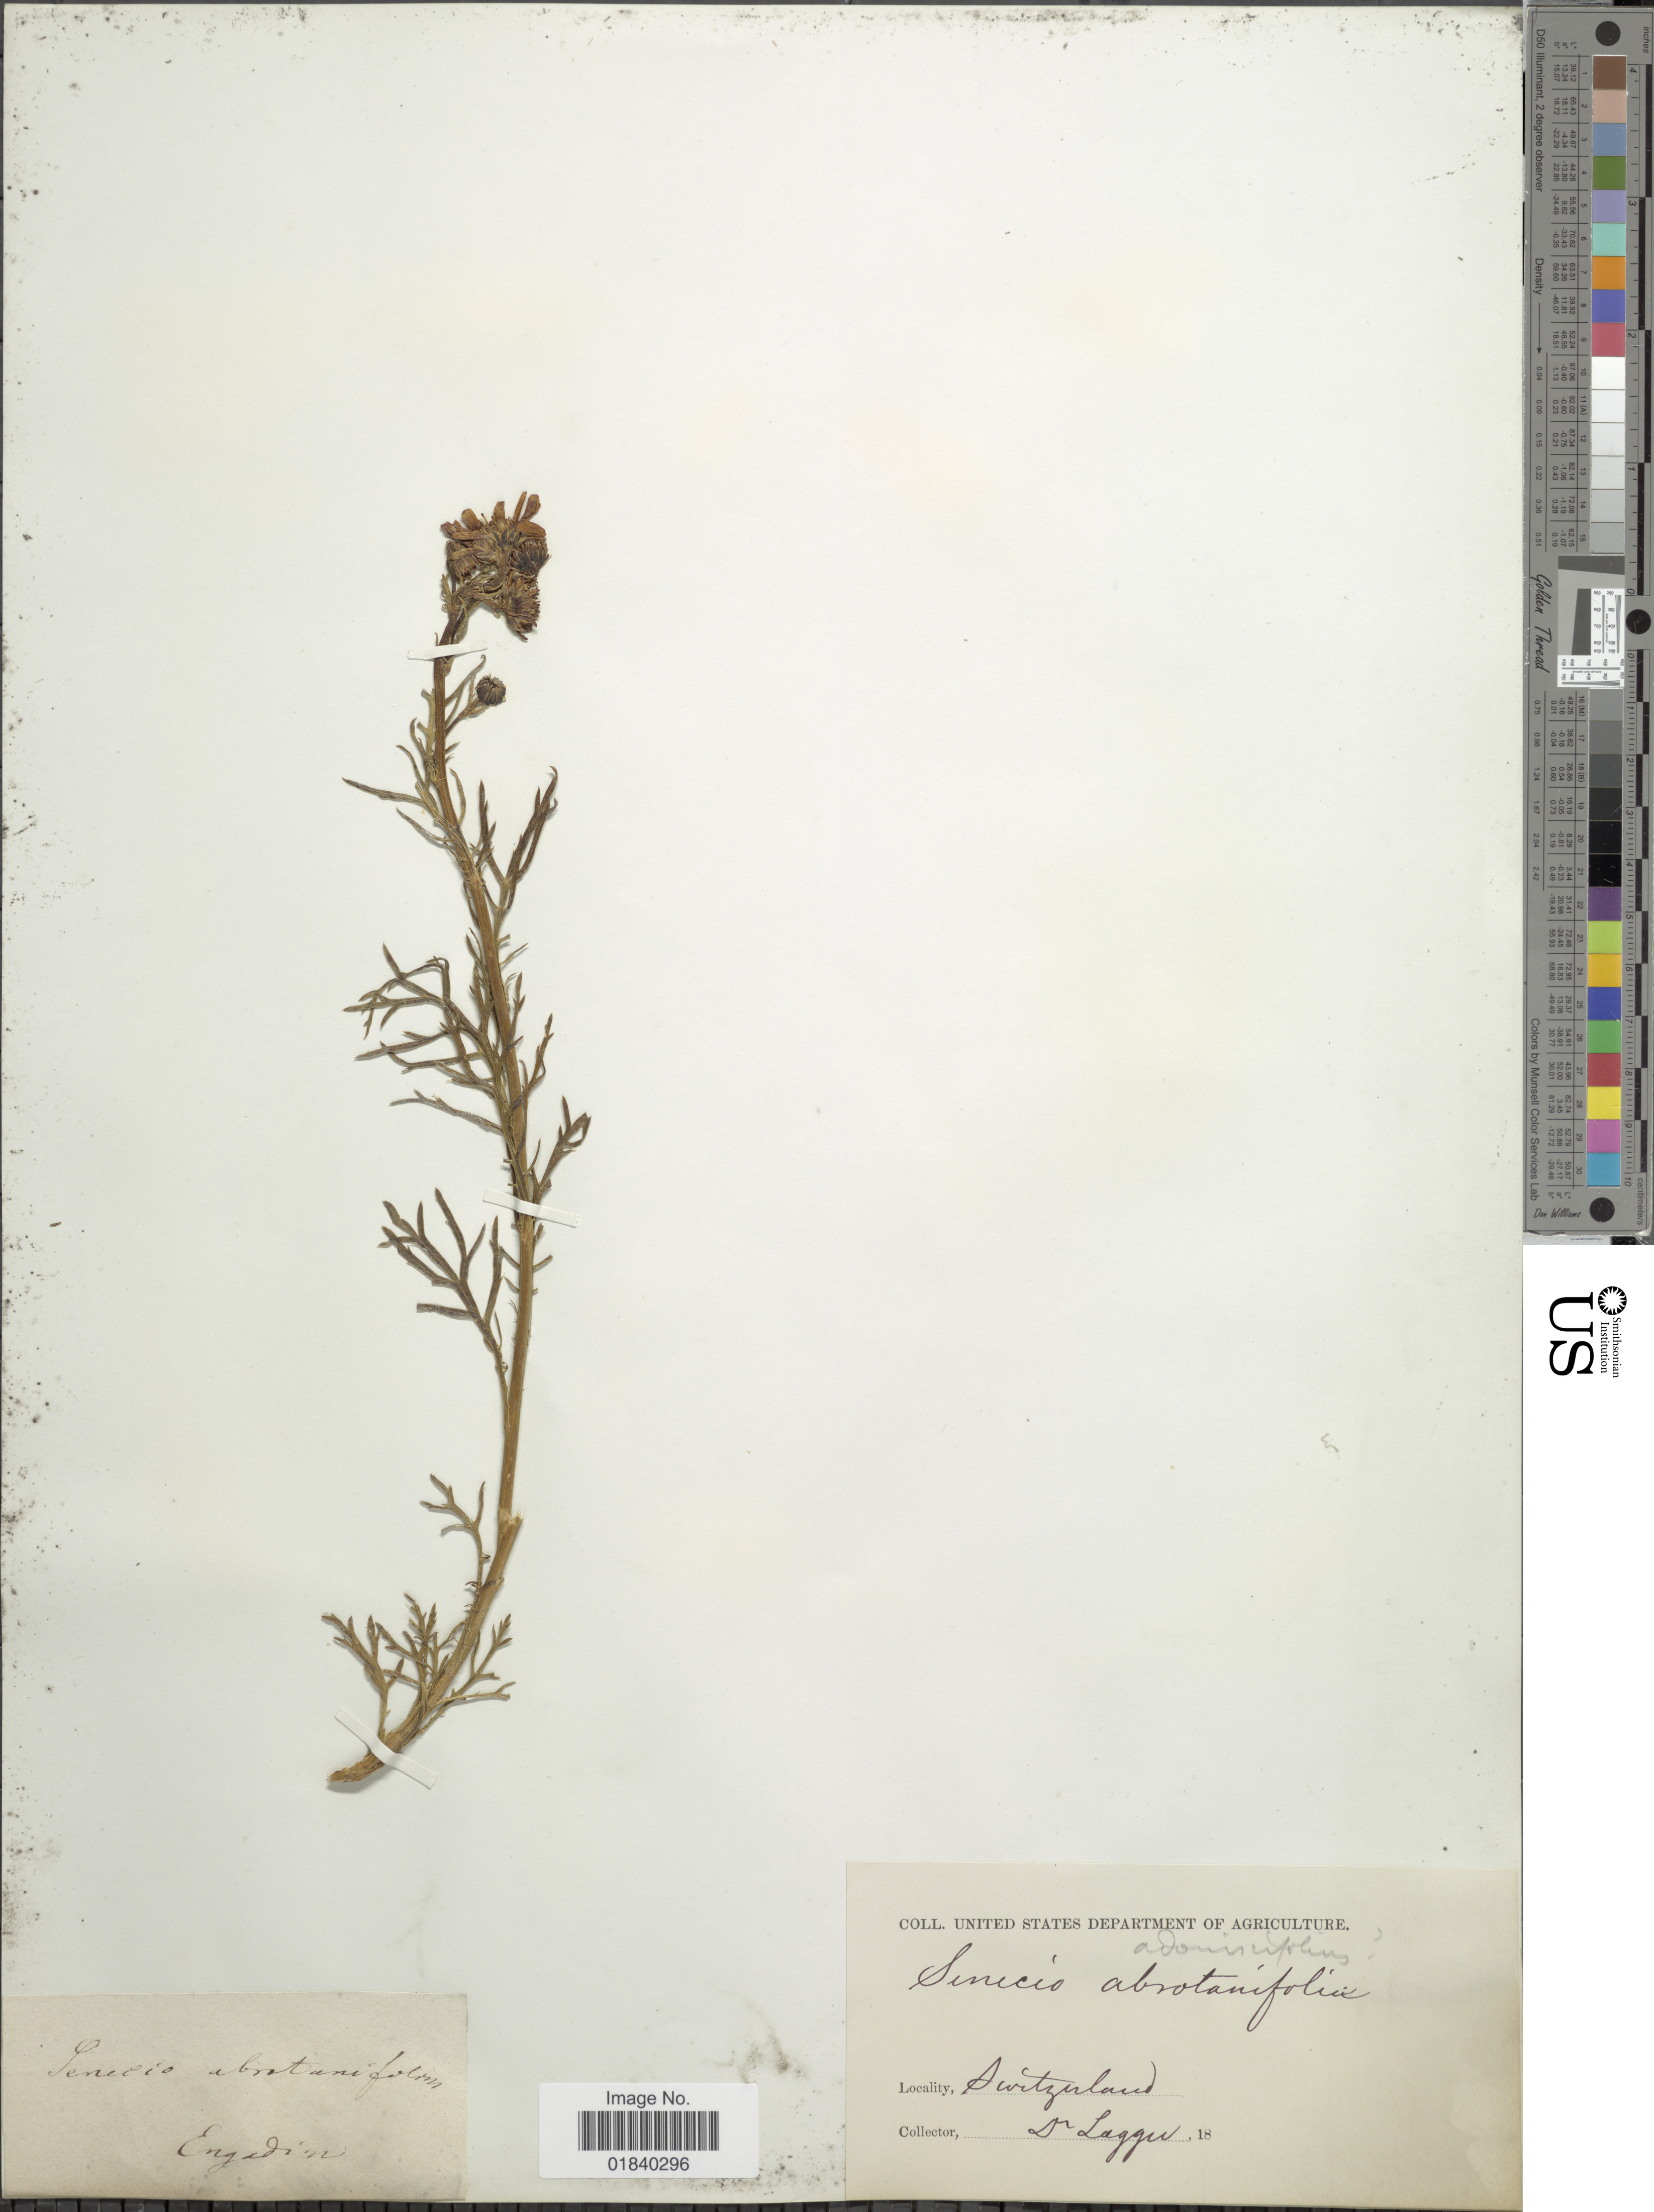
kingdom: Plantae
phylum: Tracheophyta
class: Magnoliopsida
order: Asterales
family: Asteraceae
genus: Jacobaea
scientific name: Jacobaea abrotanifolia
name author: (L.) Moench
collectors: F. J. Lagger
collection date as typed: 18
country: Switzerland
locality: Engadin